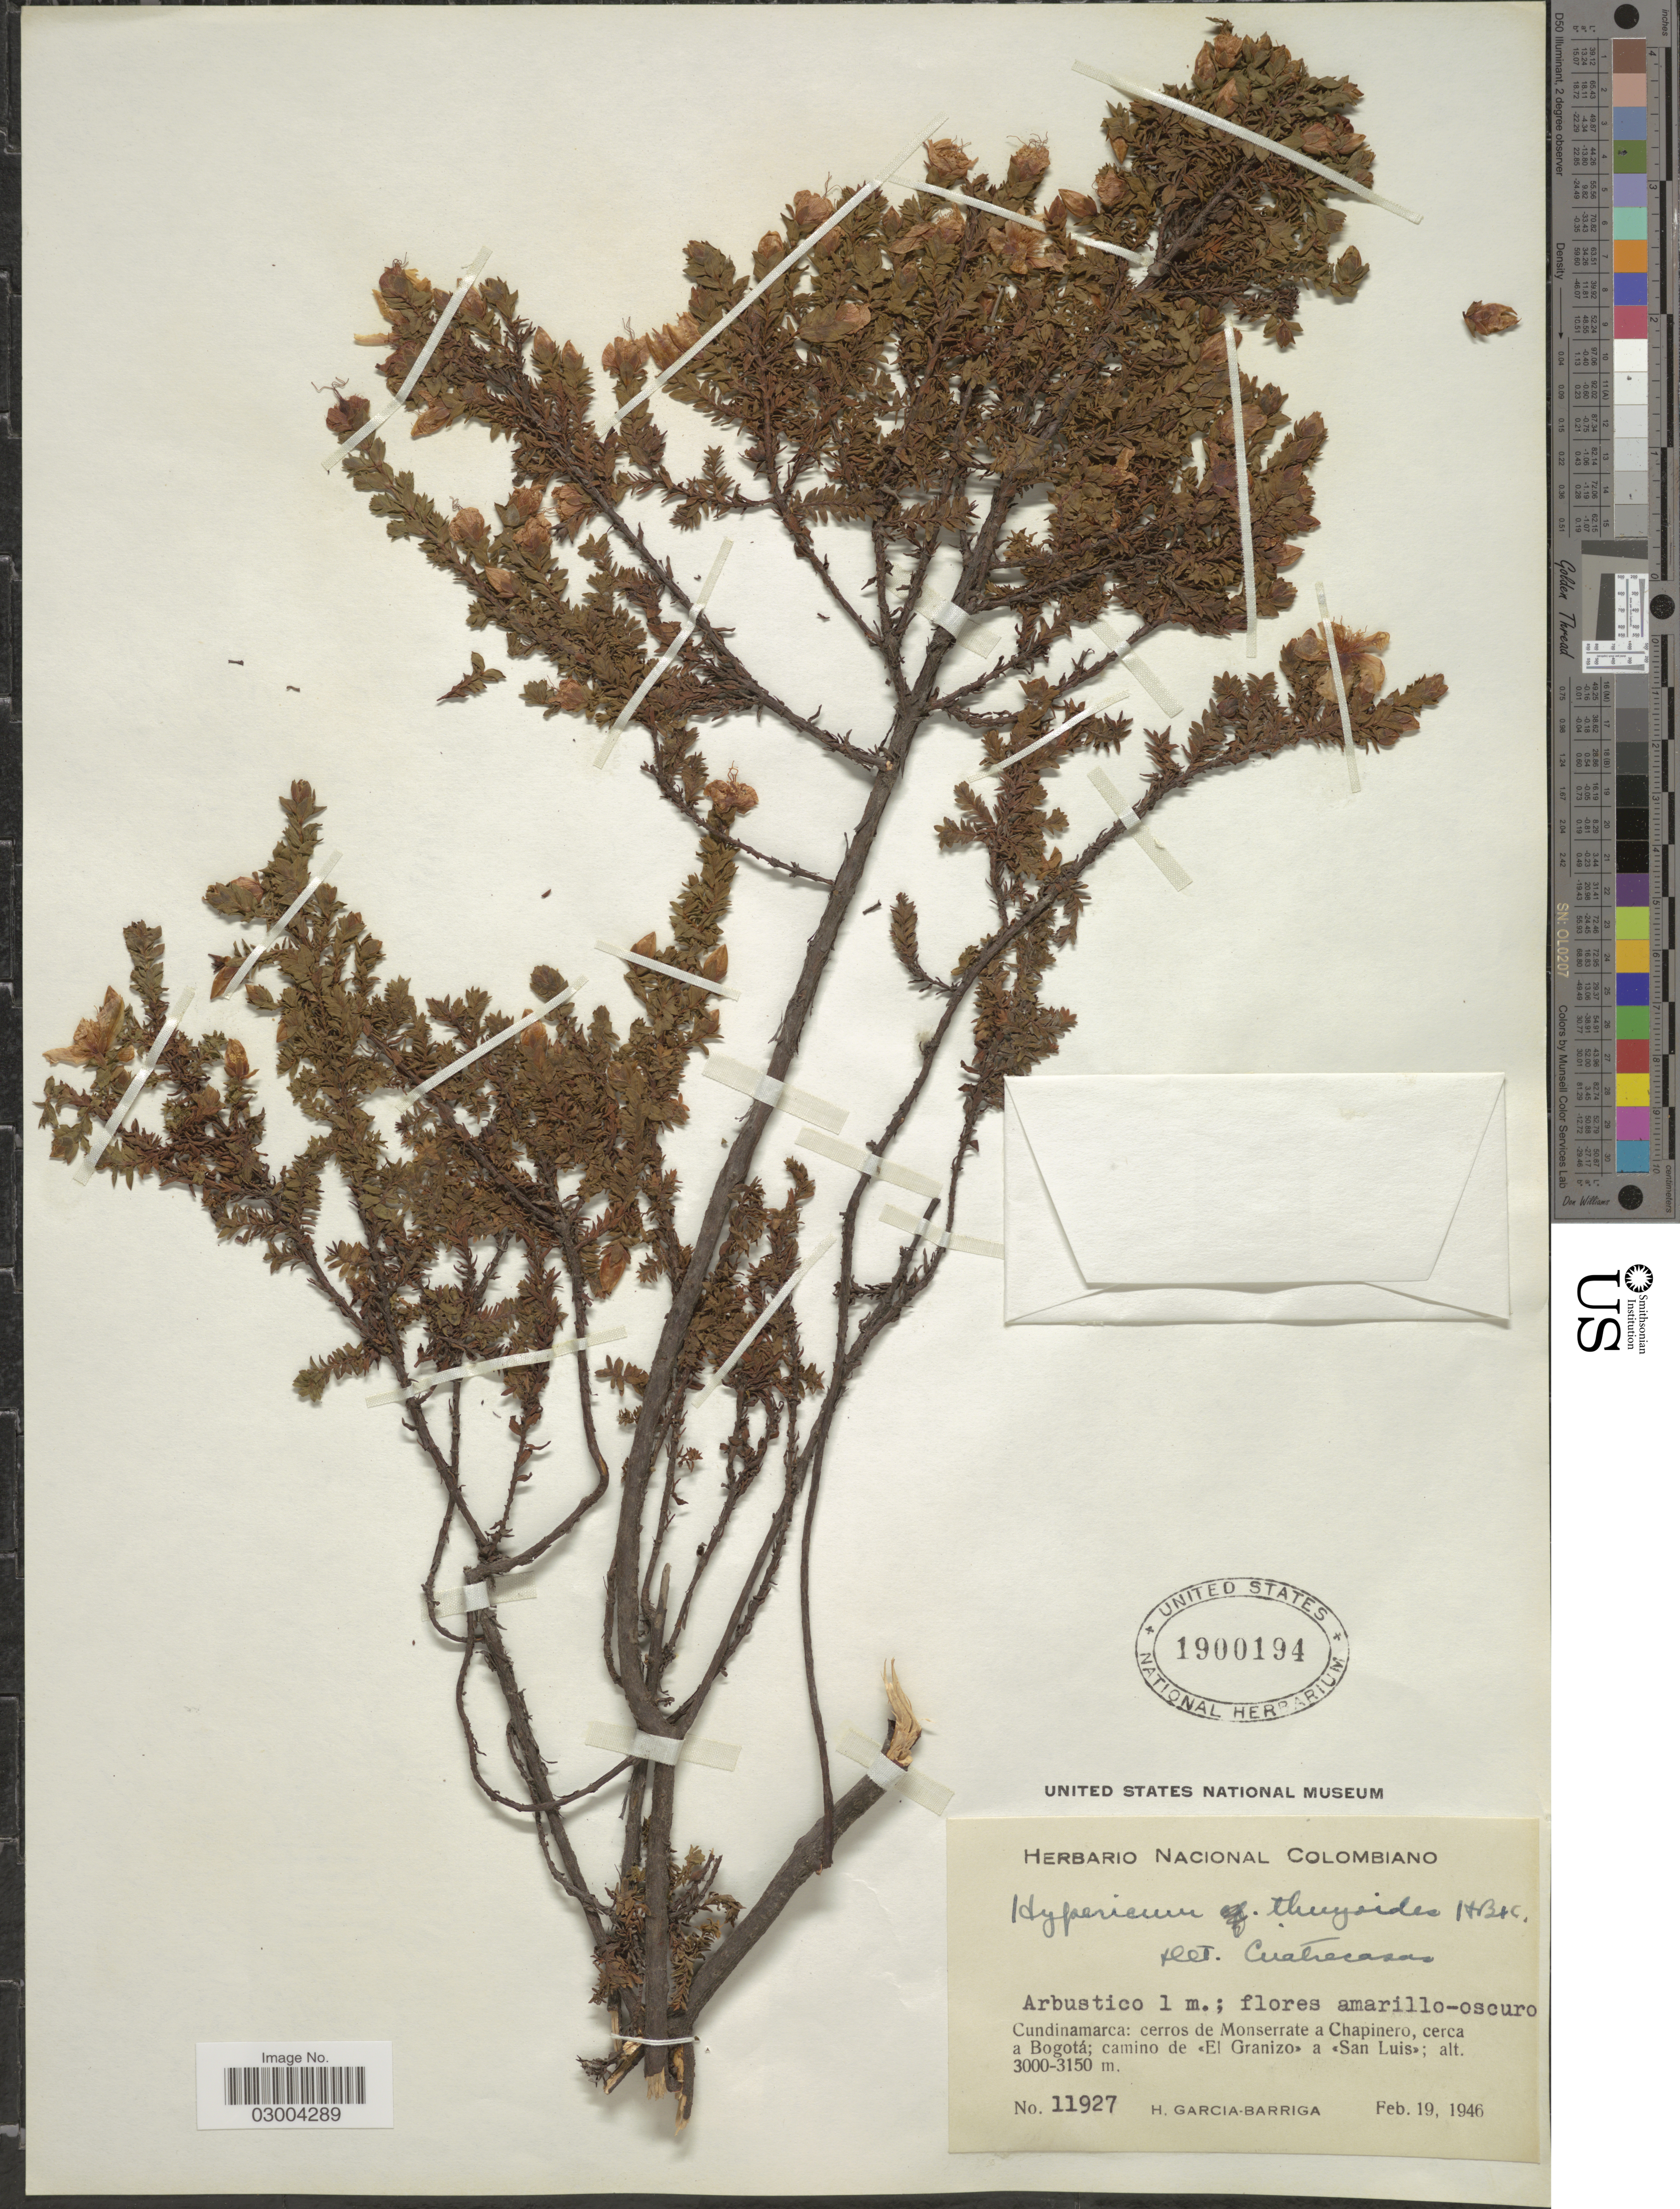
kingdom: Plantae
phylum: Tracheophyta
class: Magnoliopsida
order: Malpighiales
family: Hypericaceae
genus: Hypericum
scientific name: Hypericum thuyoides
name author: Kunth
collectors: H. García Barriga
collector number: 11927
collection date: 1946-02-19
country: Colombia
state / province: Cundinamarca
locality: Cerros de Monserrate a Chapinero, cerca a Bogotá; camino de «El Granizo» a «San Luis».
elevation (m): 3000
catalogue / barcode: US 1900194